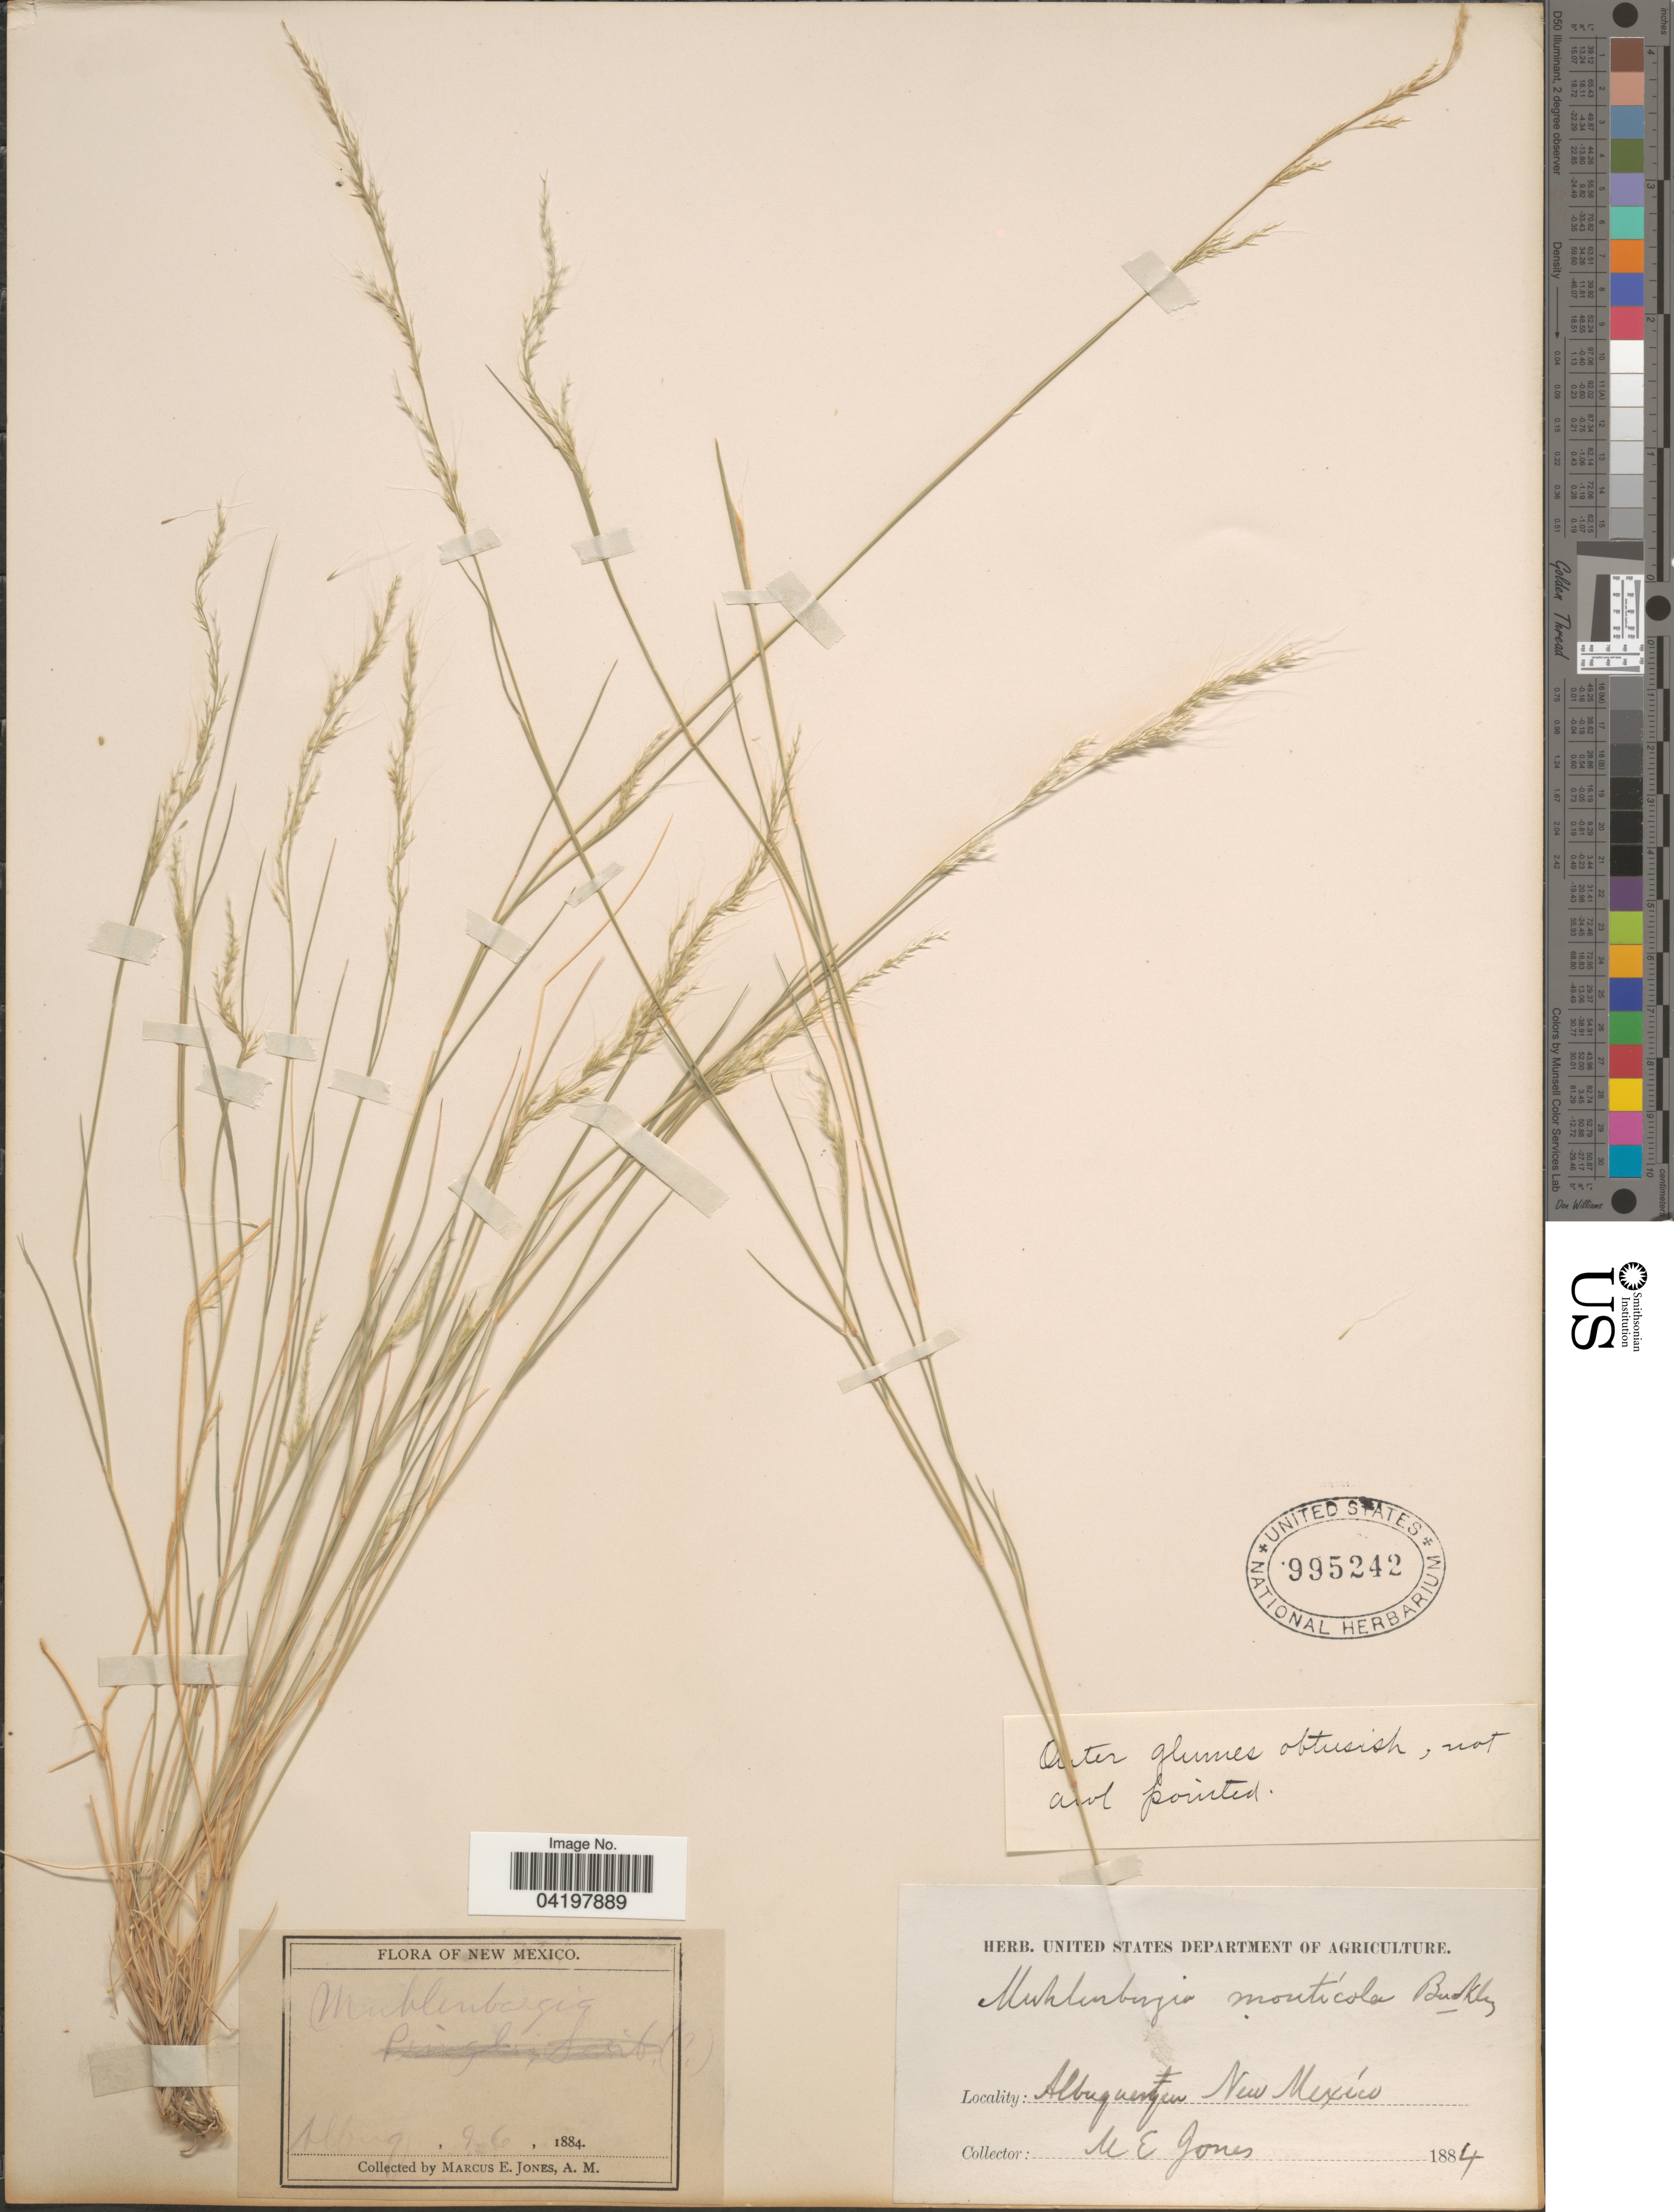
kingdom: Plantae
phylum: Tracheophyta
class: Liliopsida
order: Poales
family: Poaceae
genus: Muhlenbergia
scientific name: Muhlenbergia tenuifolia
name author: (Kunth) Kunth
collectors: M. E. Jones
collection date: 1884-09-06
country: United States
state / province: New Mexico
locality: Albuquerque.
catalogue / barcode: US 995242